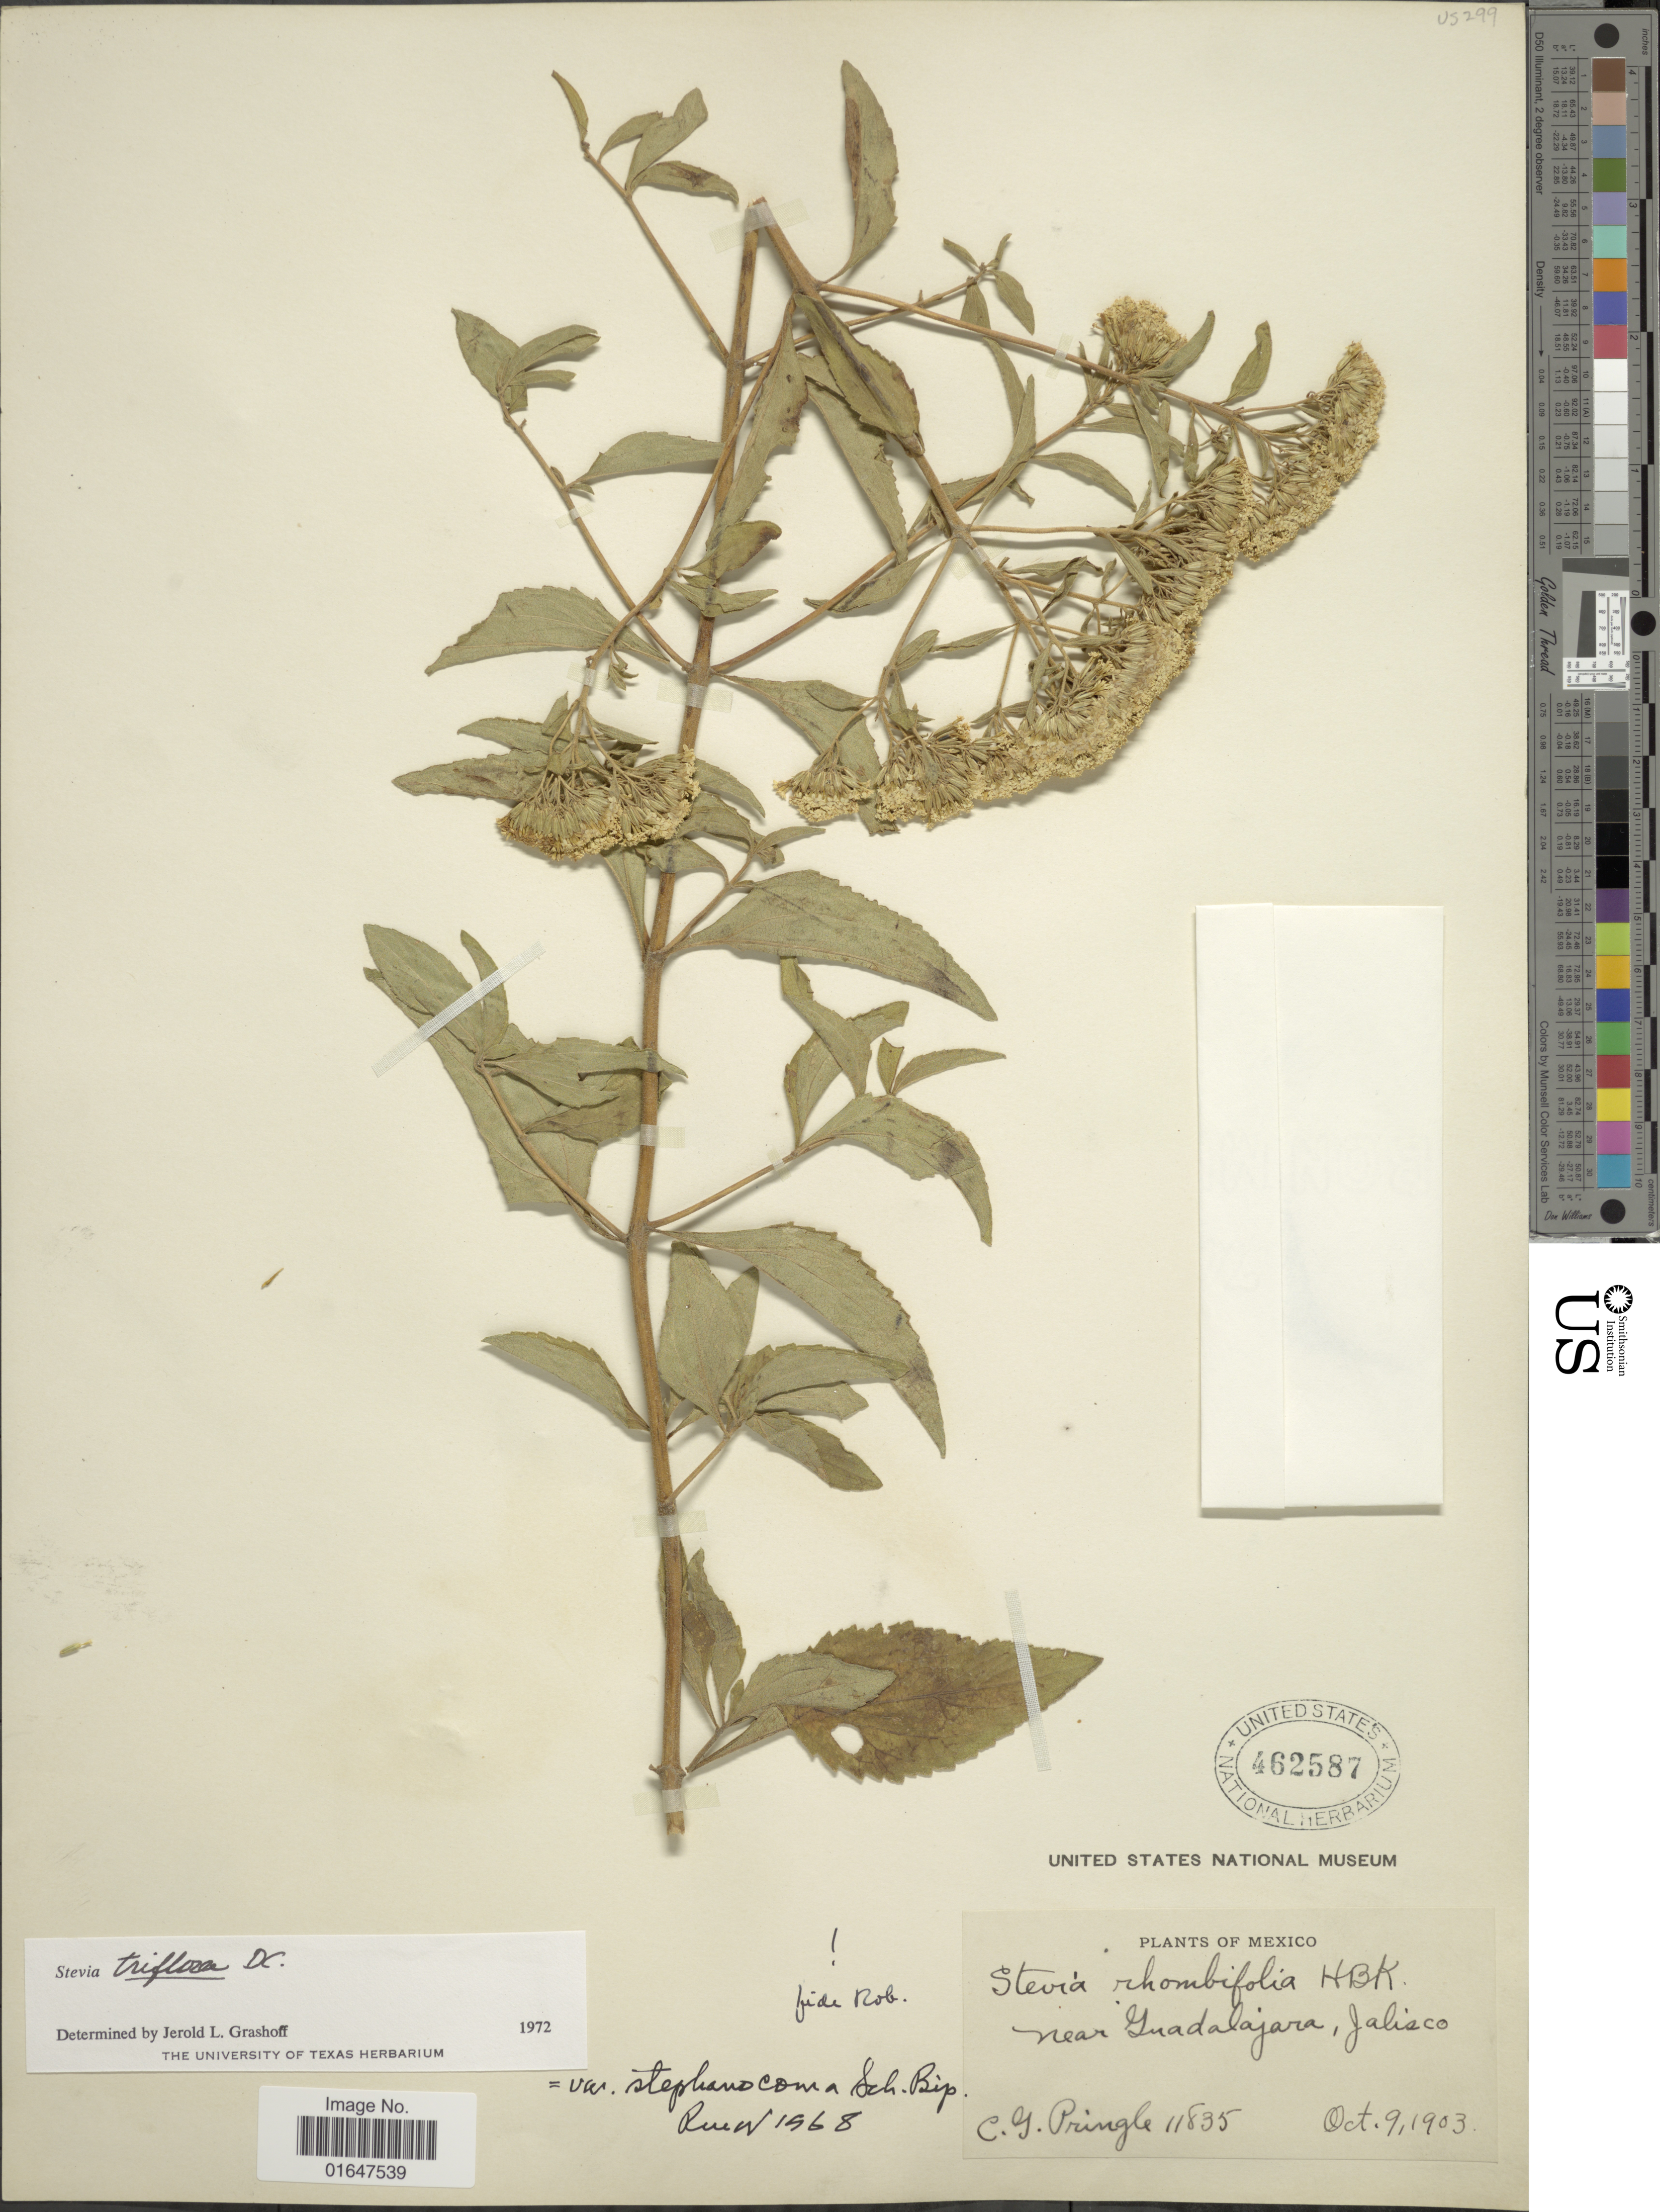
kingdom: Plantae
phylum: Tracheophyta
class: Magnoliopsida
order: Asterales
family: Asteraceae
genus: Stevia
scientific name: Stevia triflora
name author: DC.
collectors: C. G. Pringle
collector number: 11835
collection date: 1903-10-09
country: Mexico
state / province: Jalisco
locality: Near Guadalajara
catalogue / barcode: US 462587